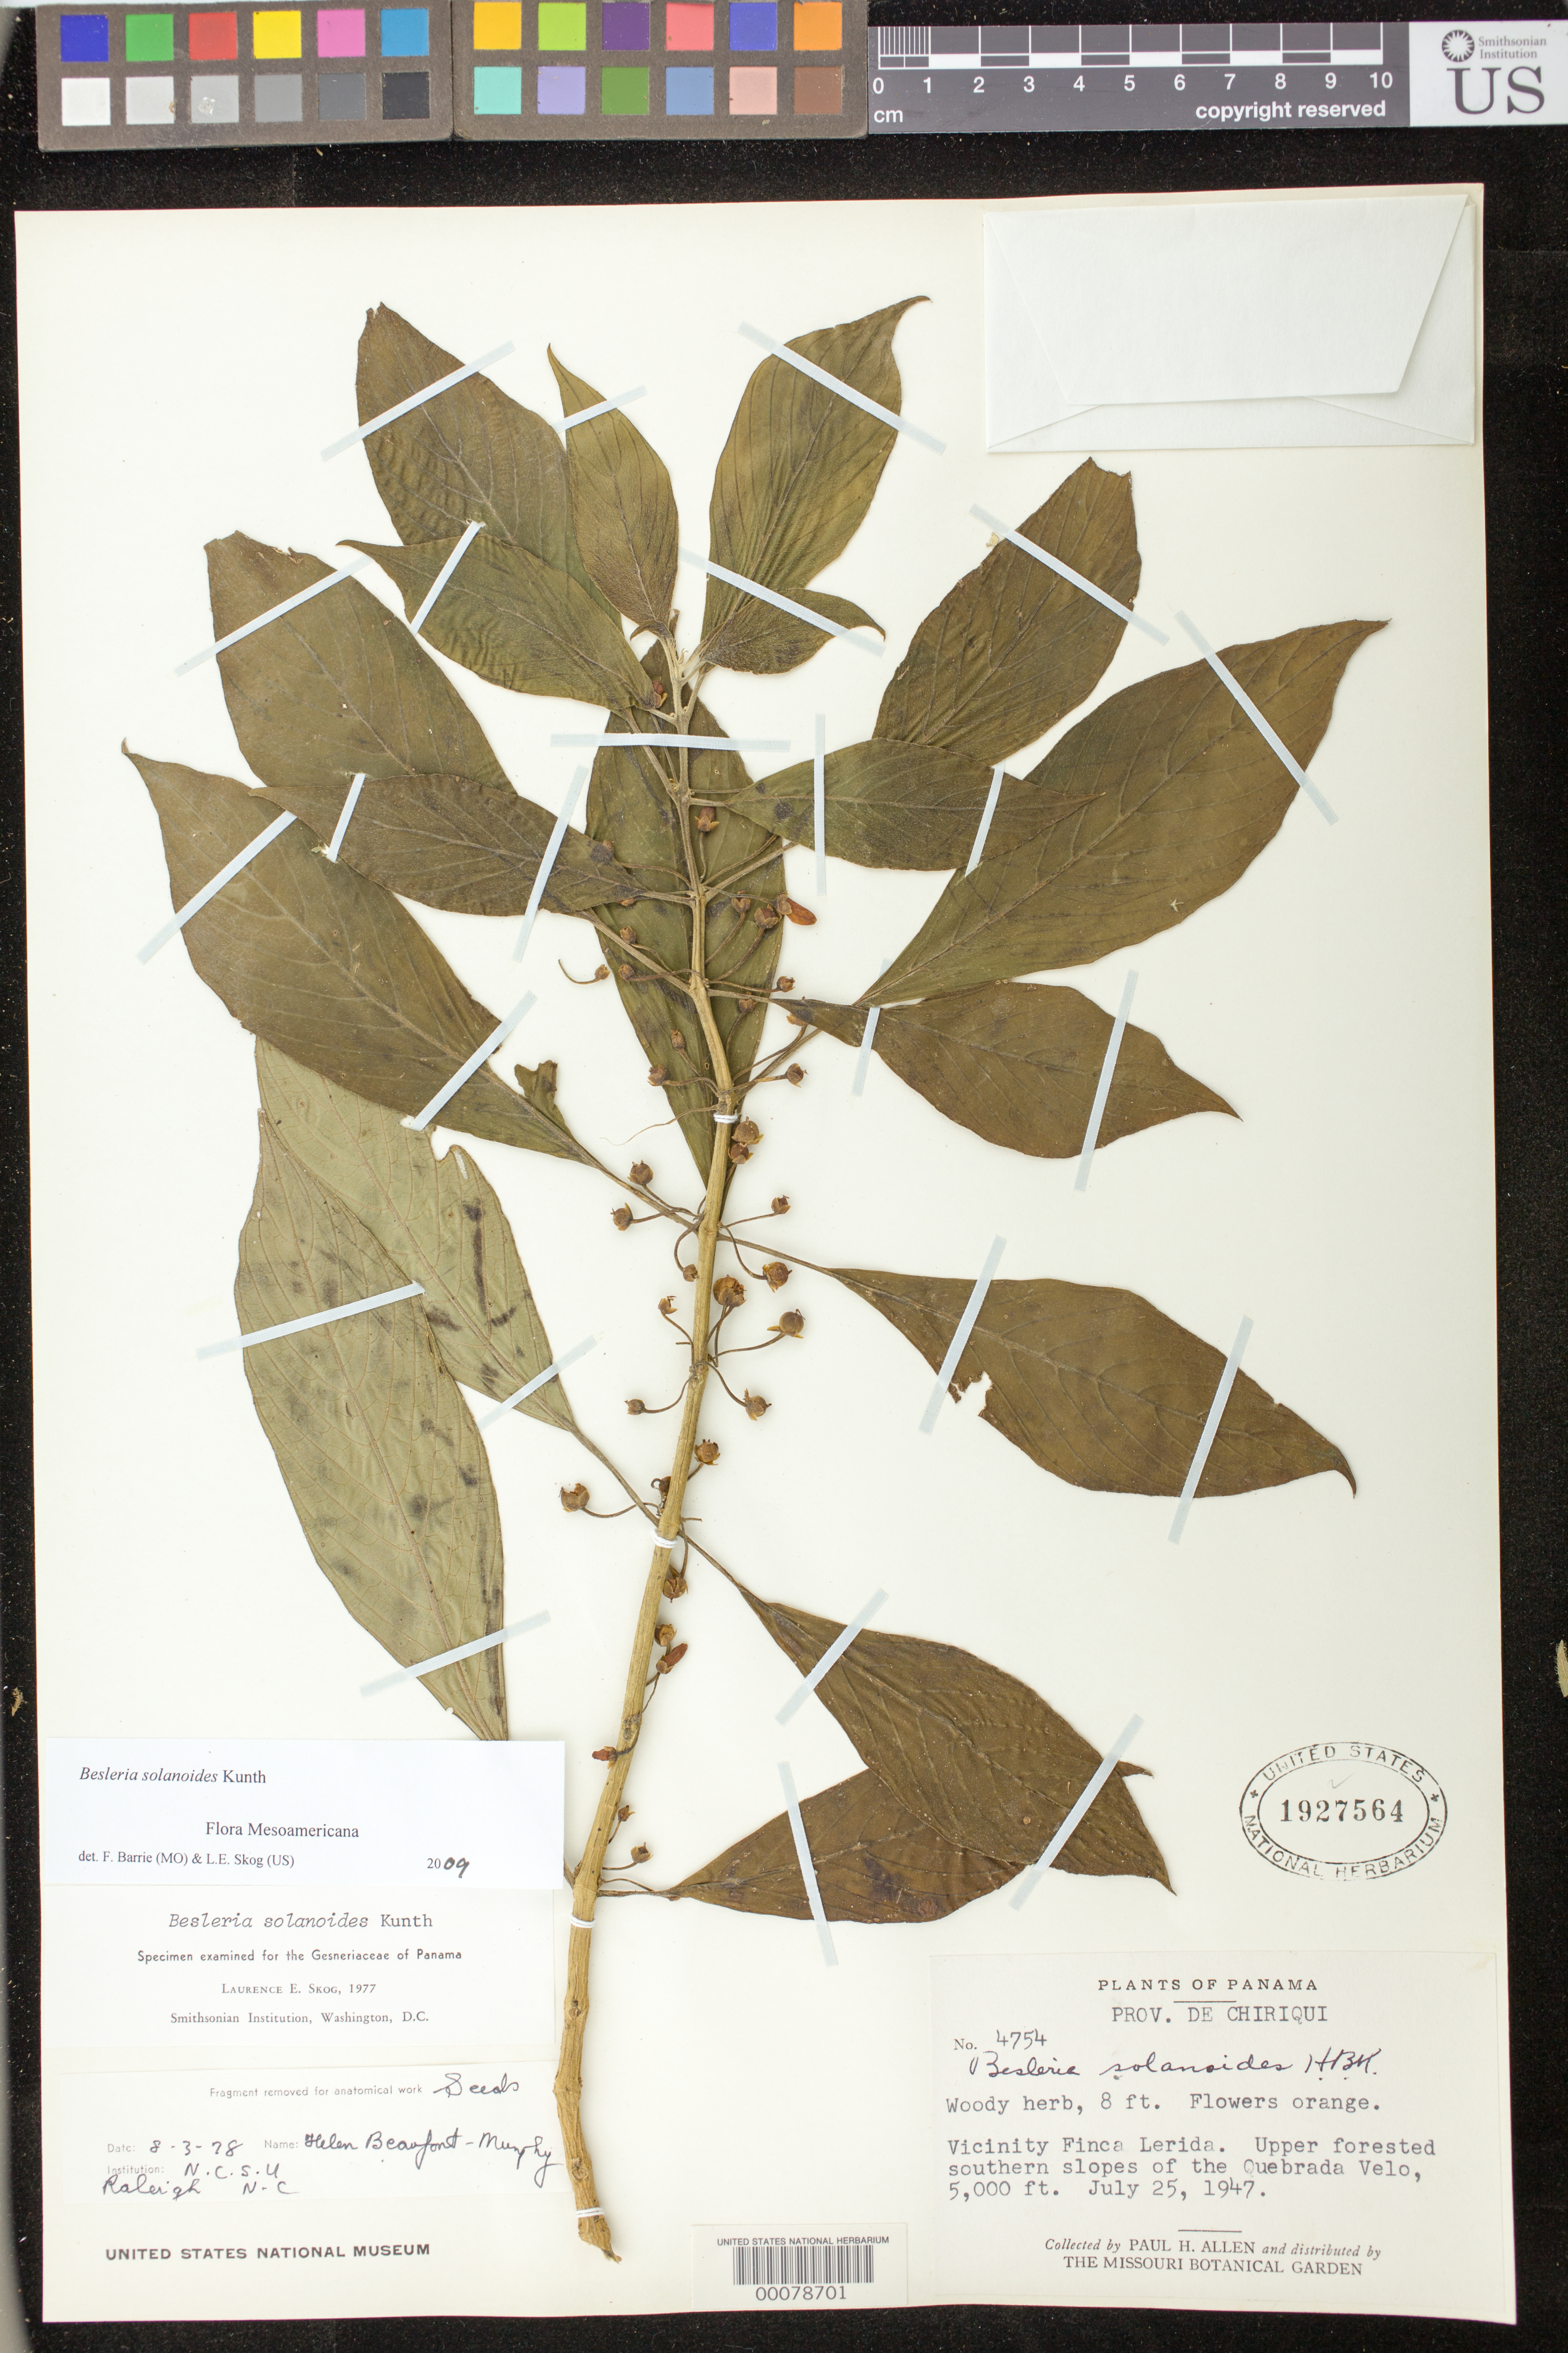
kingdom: Plantae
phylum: Tracheophyta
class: Magnoliopsida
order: Lamiales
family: Gesneriaceae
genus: Besleria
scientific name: Besleria solanoides var. solanoides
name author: Kunth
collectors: P. H. Allen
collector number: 4754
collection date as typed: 25 Jul 1947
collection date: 1947-07-25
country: Panama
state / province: Chiriquí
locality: Vicinity Finca Lerida, Quebrada Velo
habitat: Upper forested southern slopes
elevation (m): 1524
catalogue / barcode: US 1927564